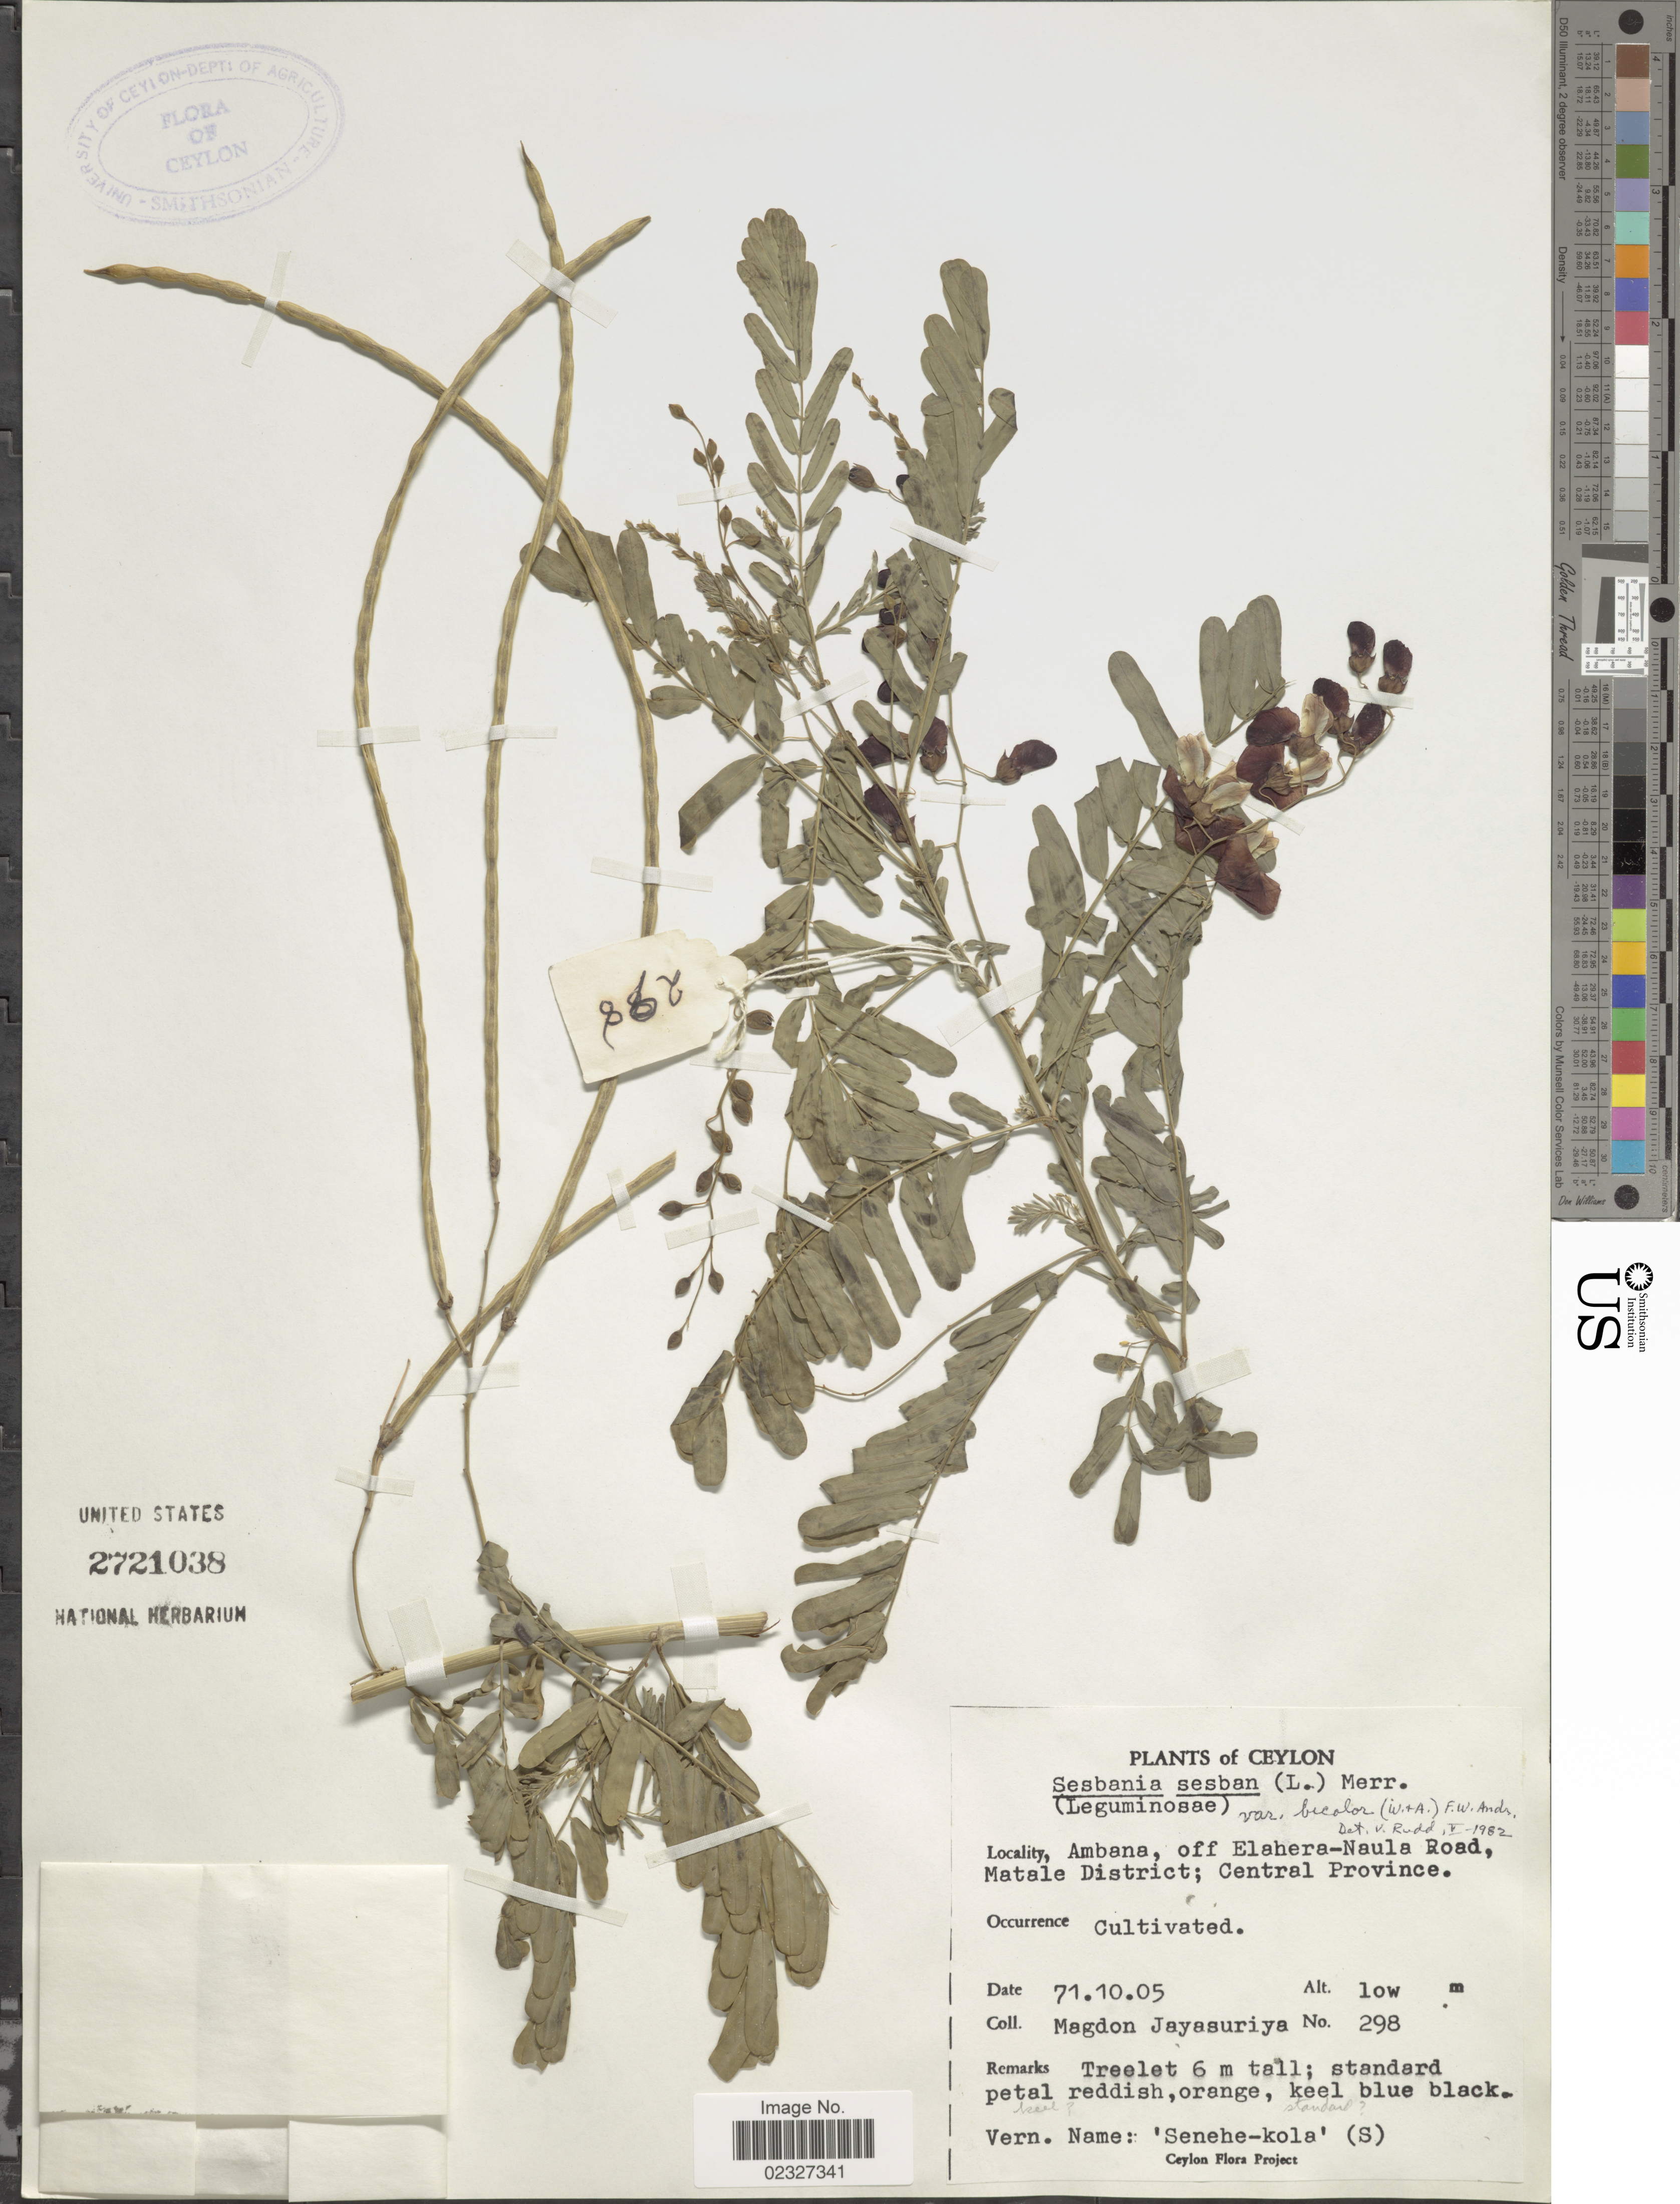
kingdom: Plantae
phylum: Tracheophyta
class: Magnoliopsida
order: Fabales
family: Fabaceae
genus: Sesbania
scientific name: Sesbania sesban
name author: (L.) Merr.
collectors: A. H. Jayasuriya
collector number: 298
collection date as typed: Transcribed d/m/y: 5/10/71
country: Sri Lanka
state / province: Central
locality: Ceylon, Ambana, off Elahera-Naula Road, Matale District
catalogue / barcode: US 2721038